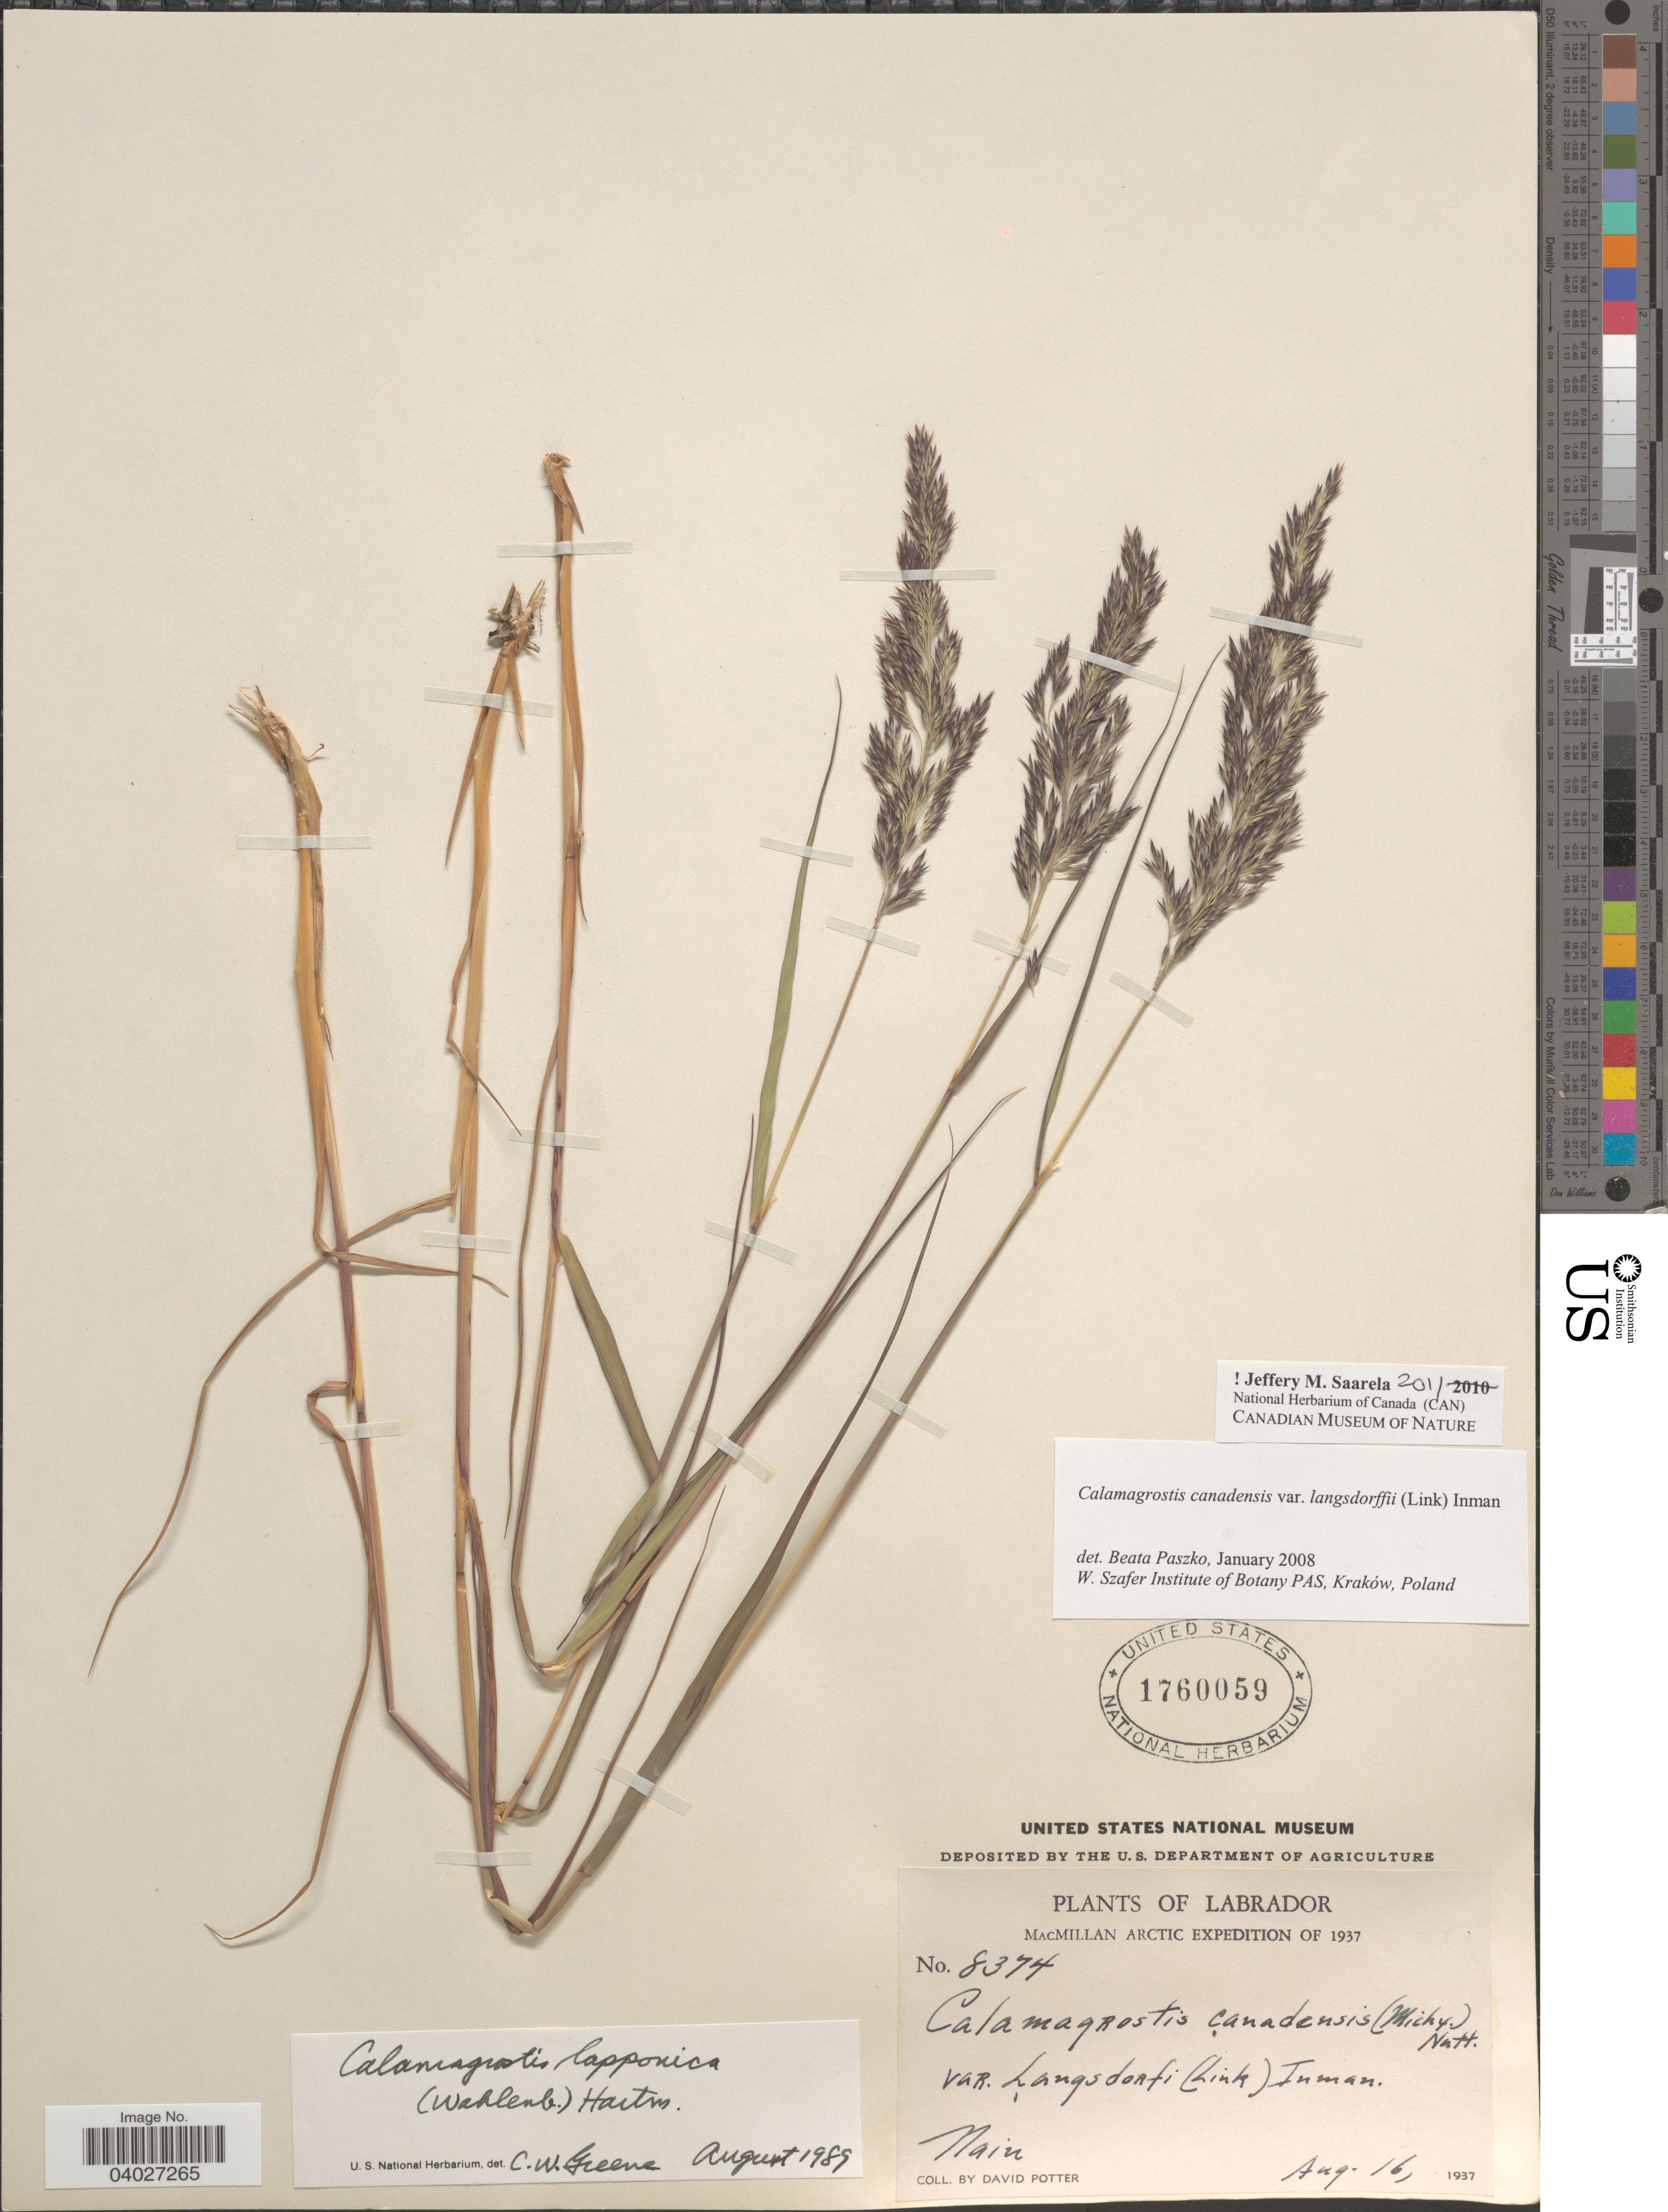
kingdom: Plantae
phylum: Tracheophyta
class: Liliopsida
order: Poales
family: Poaceae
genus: Calamagrostis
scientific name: Calamagrostis canadensis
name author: (Michx.) P. Beauv.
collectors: D. Potter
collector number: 8374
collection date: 1937-08-16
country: Canada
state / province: Newfoundland and Labrador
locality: Labrador. Nain.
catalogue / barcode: US 1760059